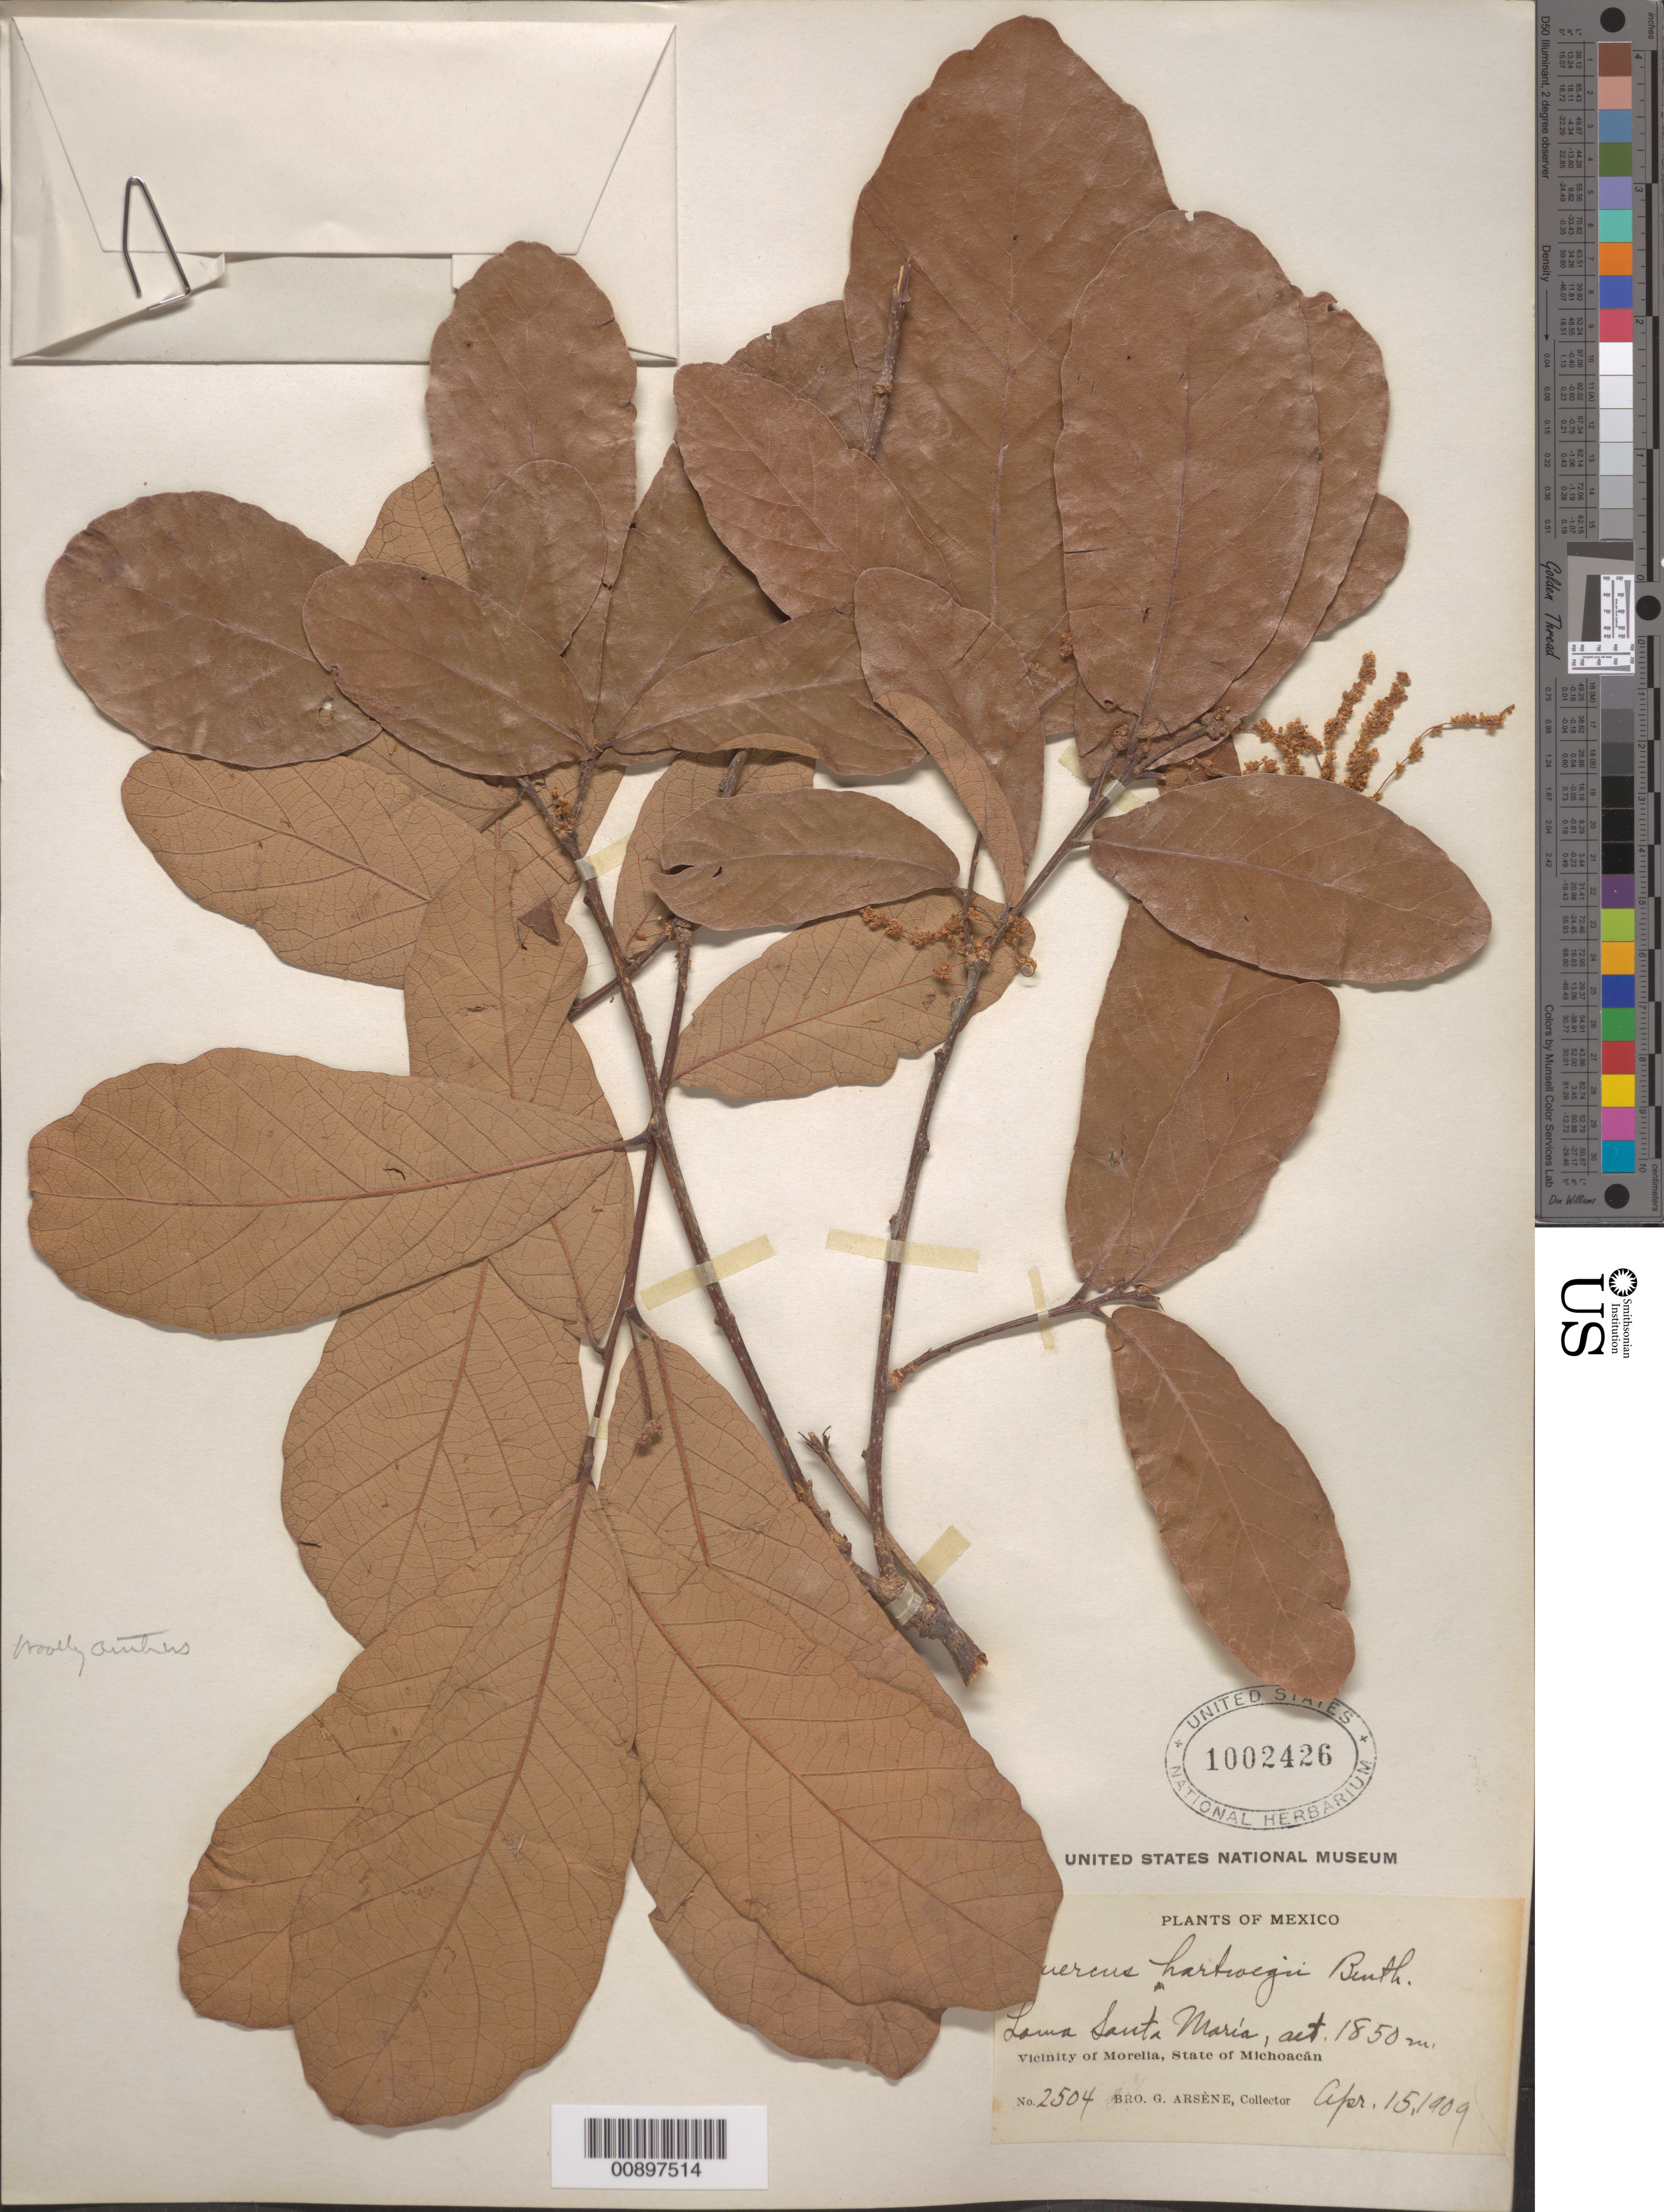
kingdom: Plantae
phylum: Tracheophyta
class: Magnoliopsida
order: Fagales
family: Fagaceae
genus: Quercus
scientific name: Quercus hartwegii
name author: Benth.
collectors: Bro. G. Arsène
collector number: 2504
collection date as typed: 15 Apr 1909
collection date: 1909-04-15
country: Mexico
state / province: Michoacán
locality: Loma Santa María. Vicinity of Morelia, State of Michoacán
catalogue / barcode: US 1002426